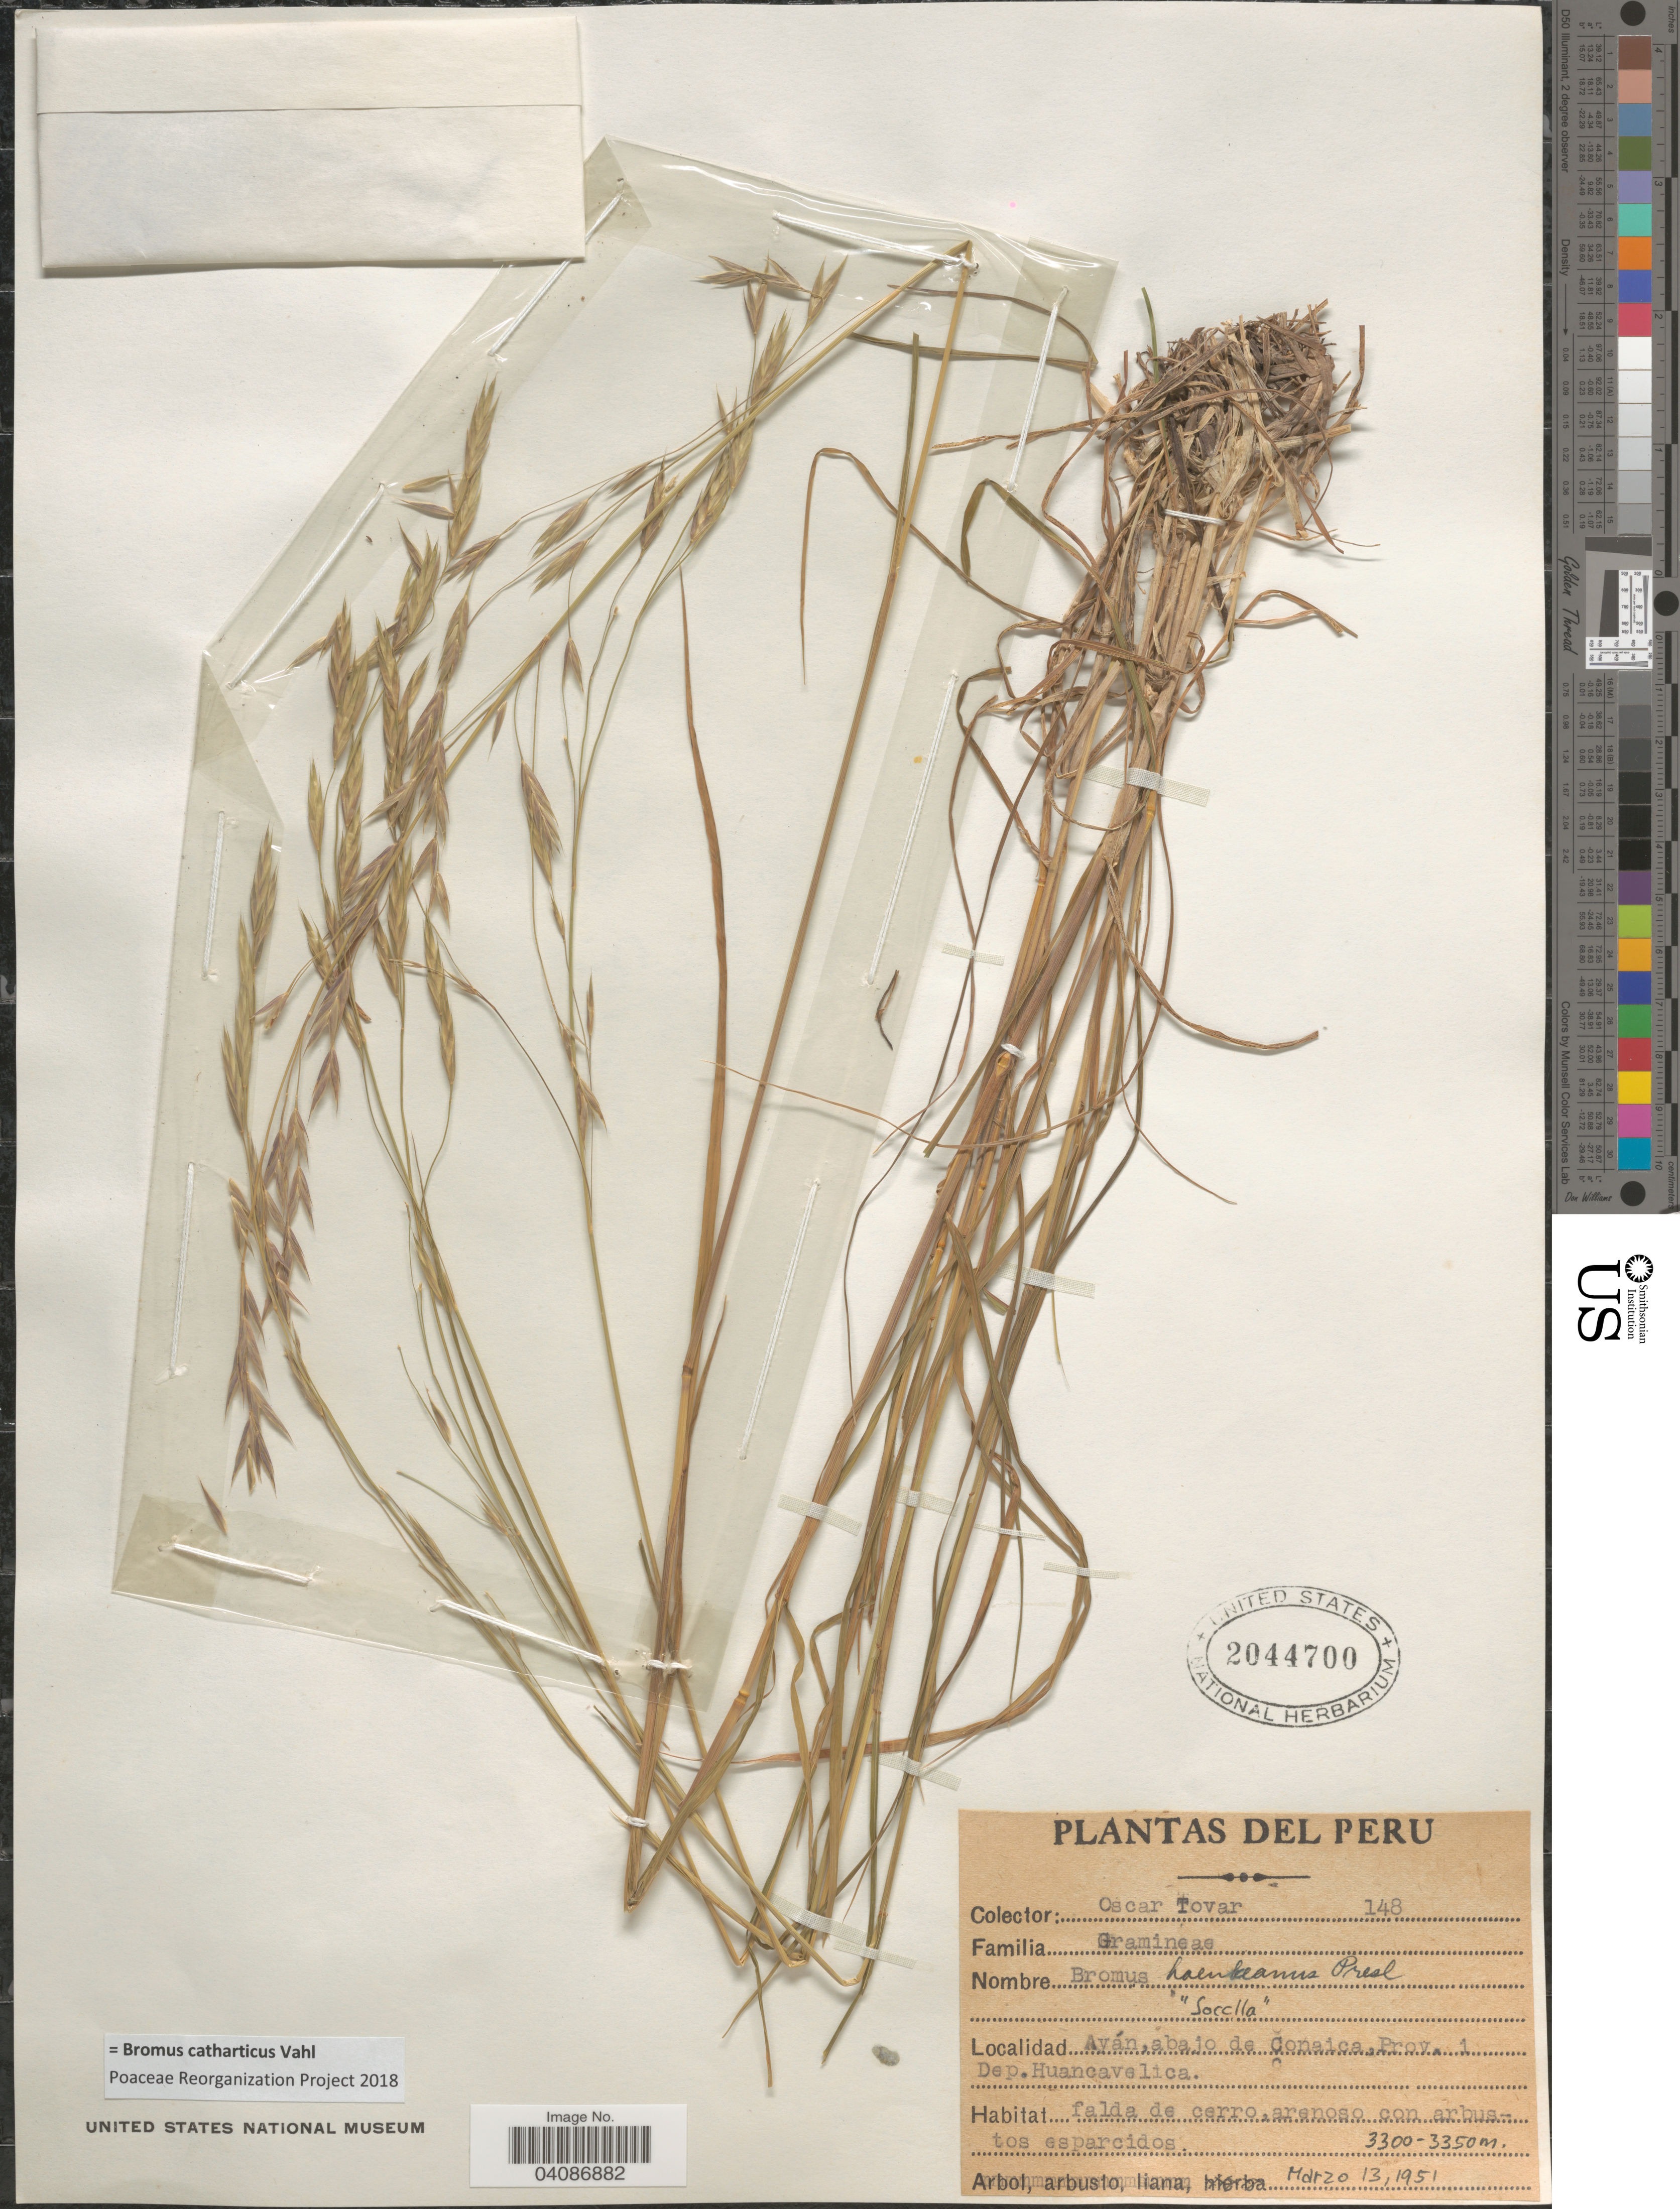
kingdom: Plantae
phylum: Tracheophyta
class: Liliopsida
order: Poales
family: Poaceae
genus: Bromus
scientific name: Bromus catharticus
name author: Vahl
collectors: O. Tovar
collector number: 148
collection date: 1951-03-13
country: Peru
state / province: Huancavelica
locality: Aván, abajo de Conaica Prov. i Dep. Huancavelica.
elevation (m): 3300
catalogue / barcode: US 2044700